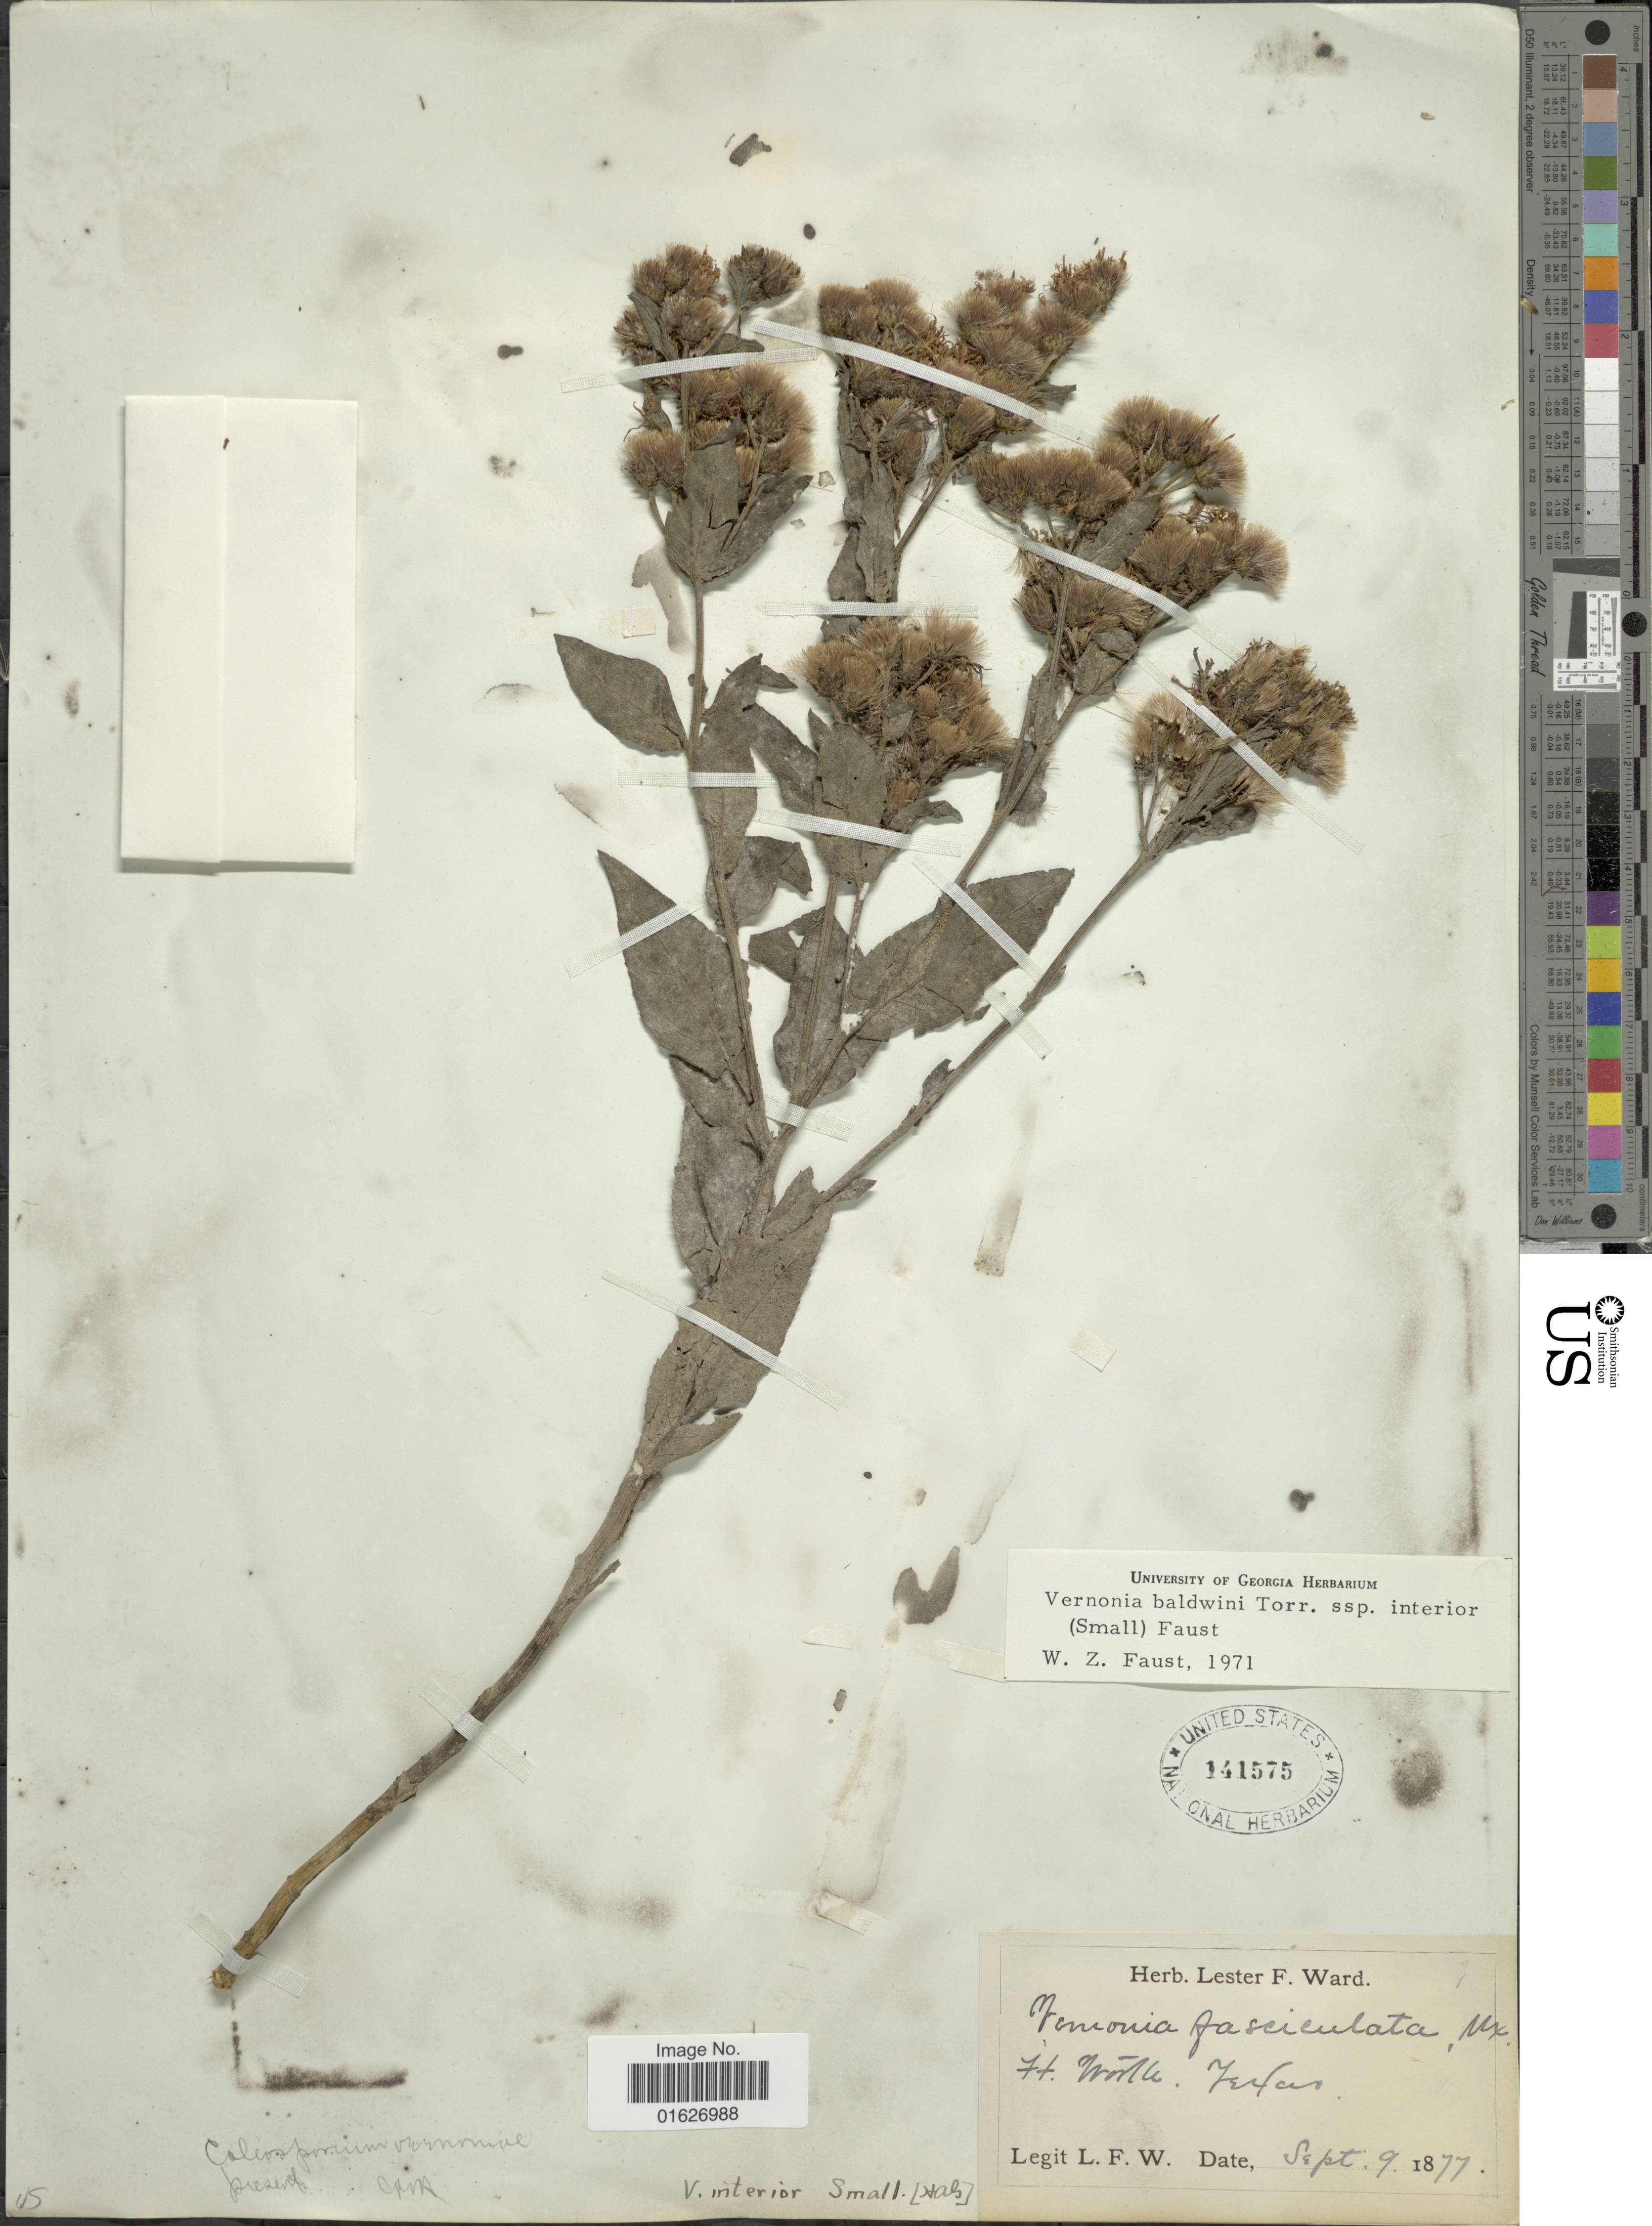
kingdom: Plantae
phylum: Tracheophyta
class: Magnoliopsida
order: Asterales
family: Asteraceae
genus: Vernonia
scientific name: Vernonia baldwinii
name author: Torr.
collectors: L. Ward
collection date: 1877-09-09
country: United States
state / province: Texas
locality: Ft. Worth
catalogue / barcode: US 141575